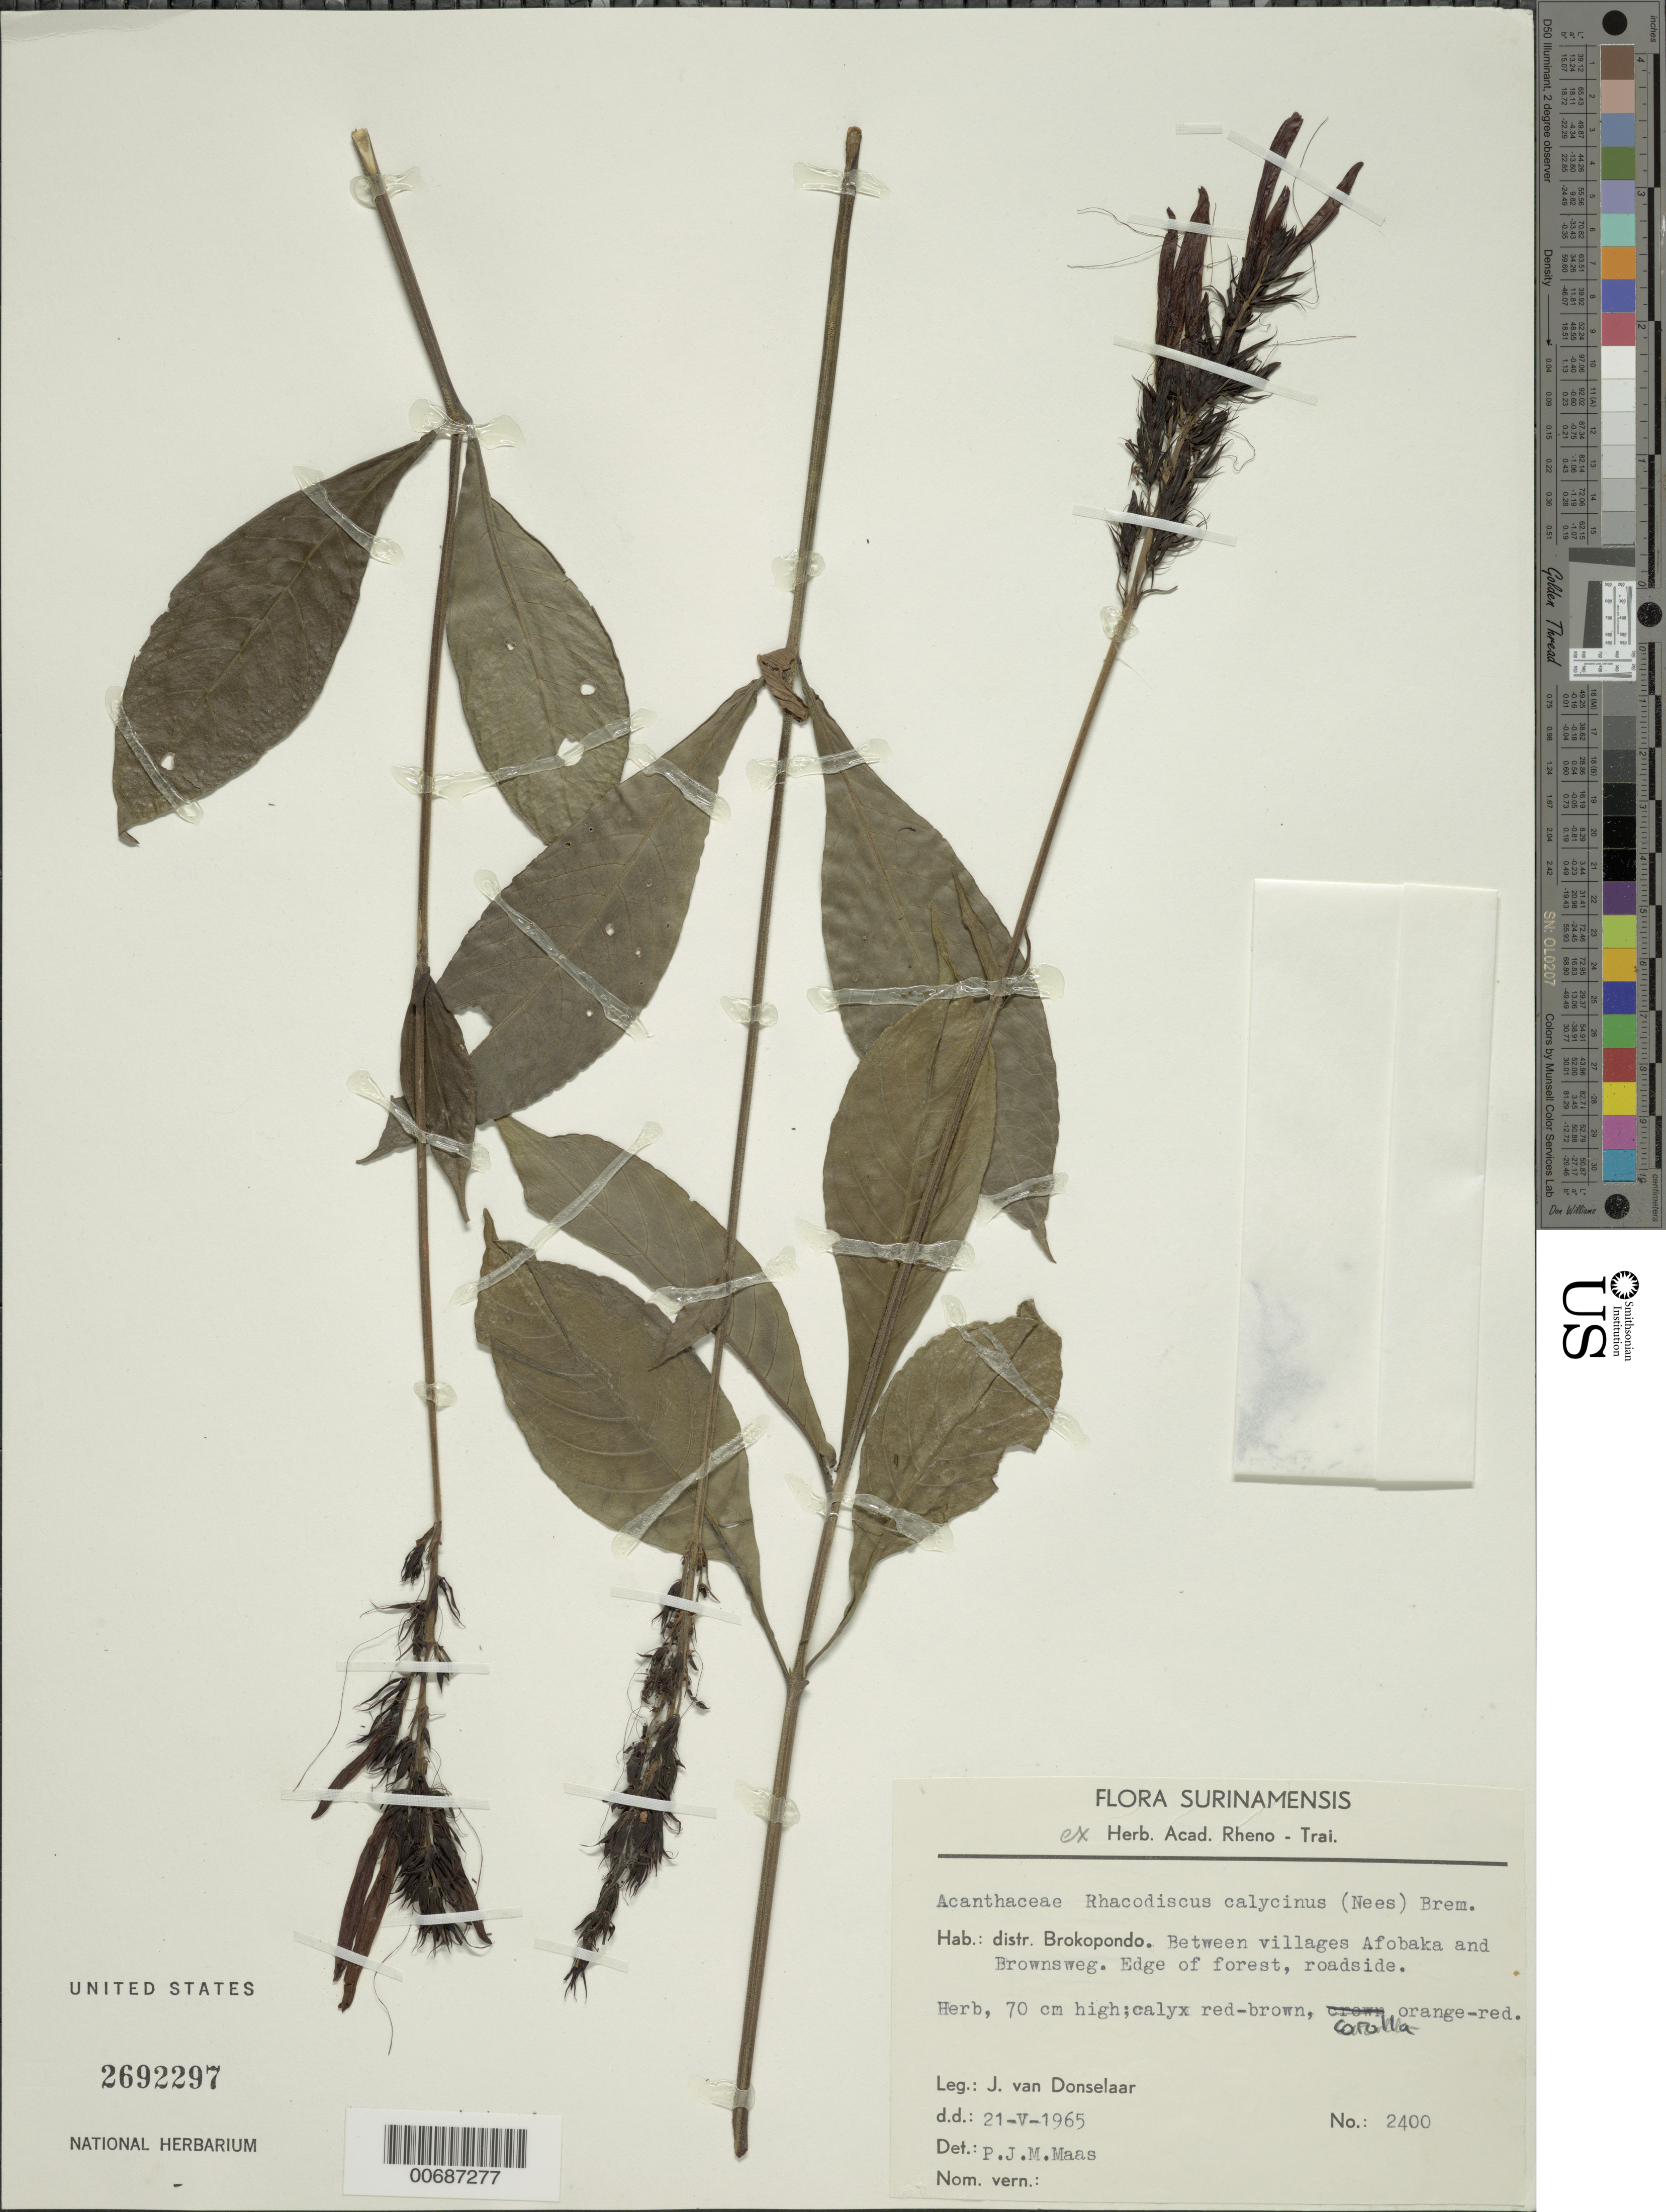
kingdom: Plantae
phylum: Tracheophyta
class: Magnoliopsida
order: Lamiales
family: Acanthaceae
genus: Rhacodiscus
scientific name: Rhacodiscus calycinus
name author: (Nees) Bremek.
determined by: Maas, Paul J. M.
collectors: J. Donselaar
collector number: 2400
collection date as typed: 21-May-65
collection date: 1965-05-21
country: Suriname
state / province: Brokopondo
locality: Afobaka, betw. Afobaka and Brownsweg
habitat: Edge of forest, roadside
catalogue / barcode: US 2692297